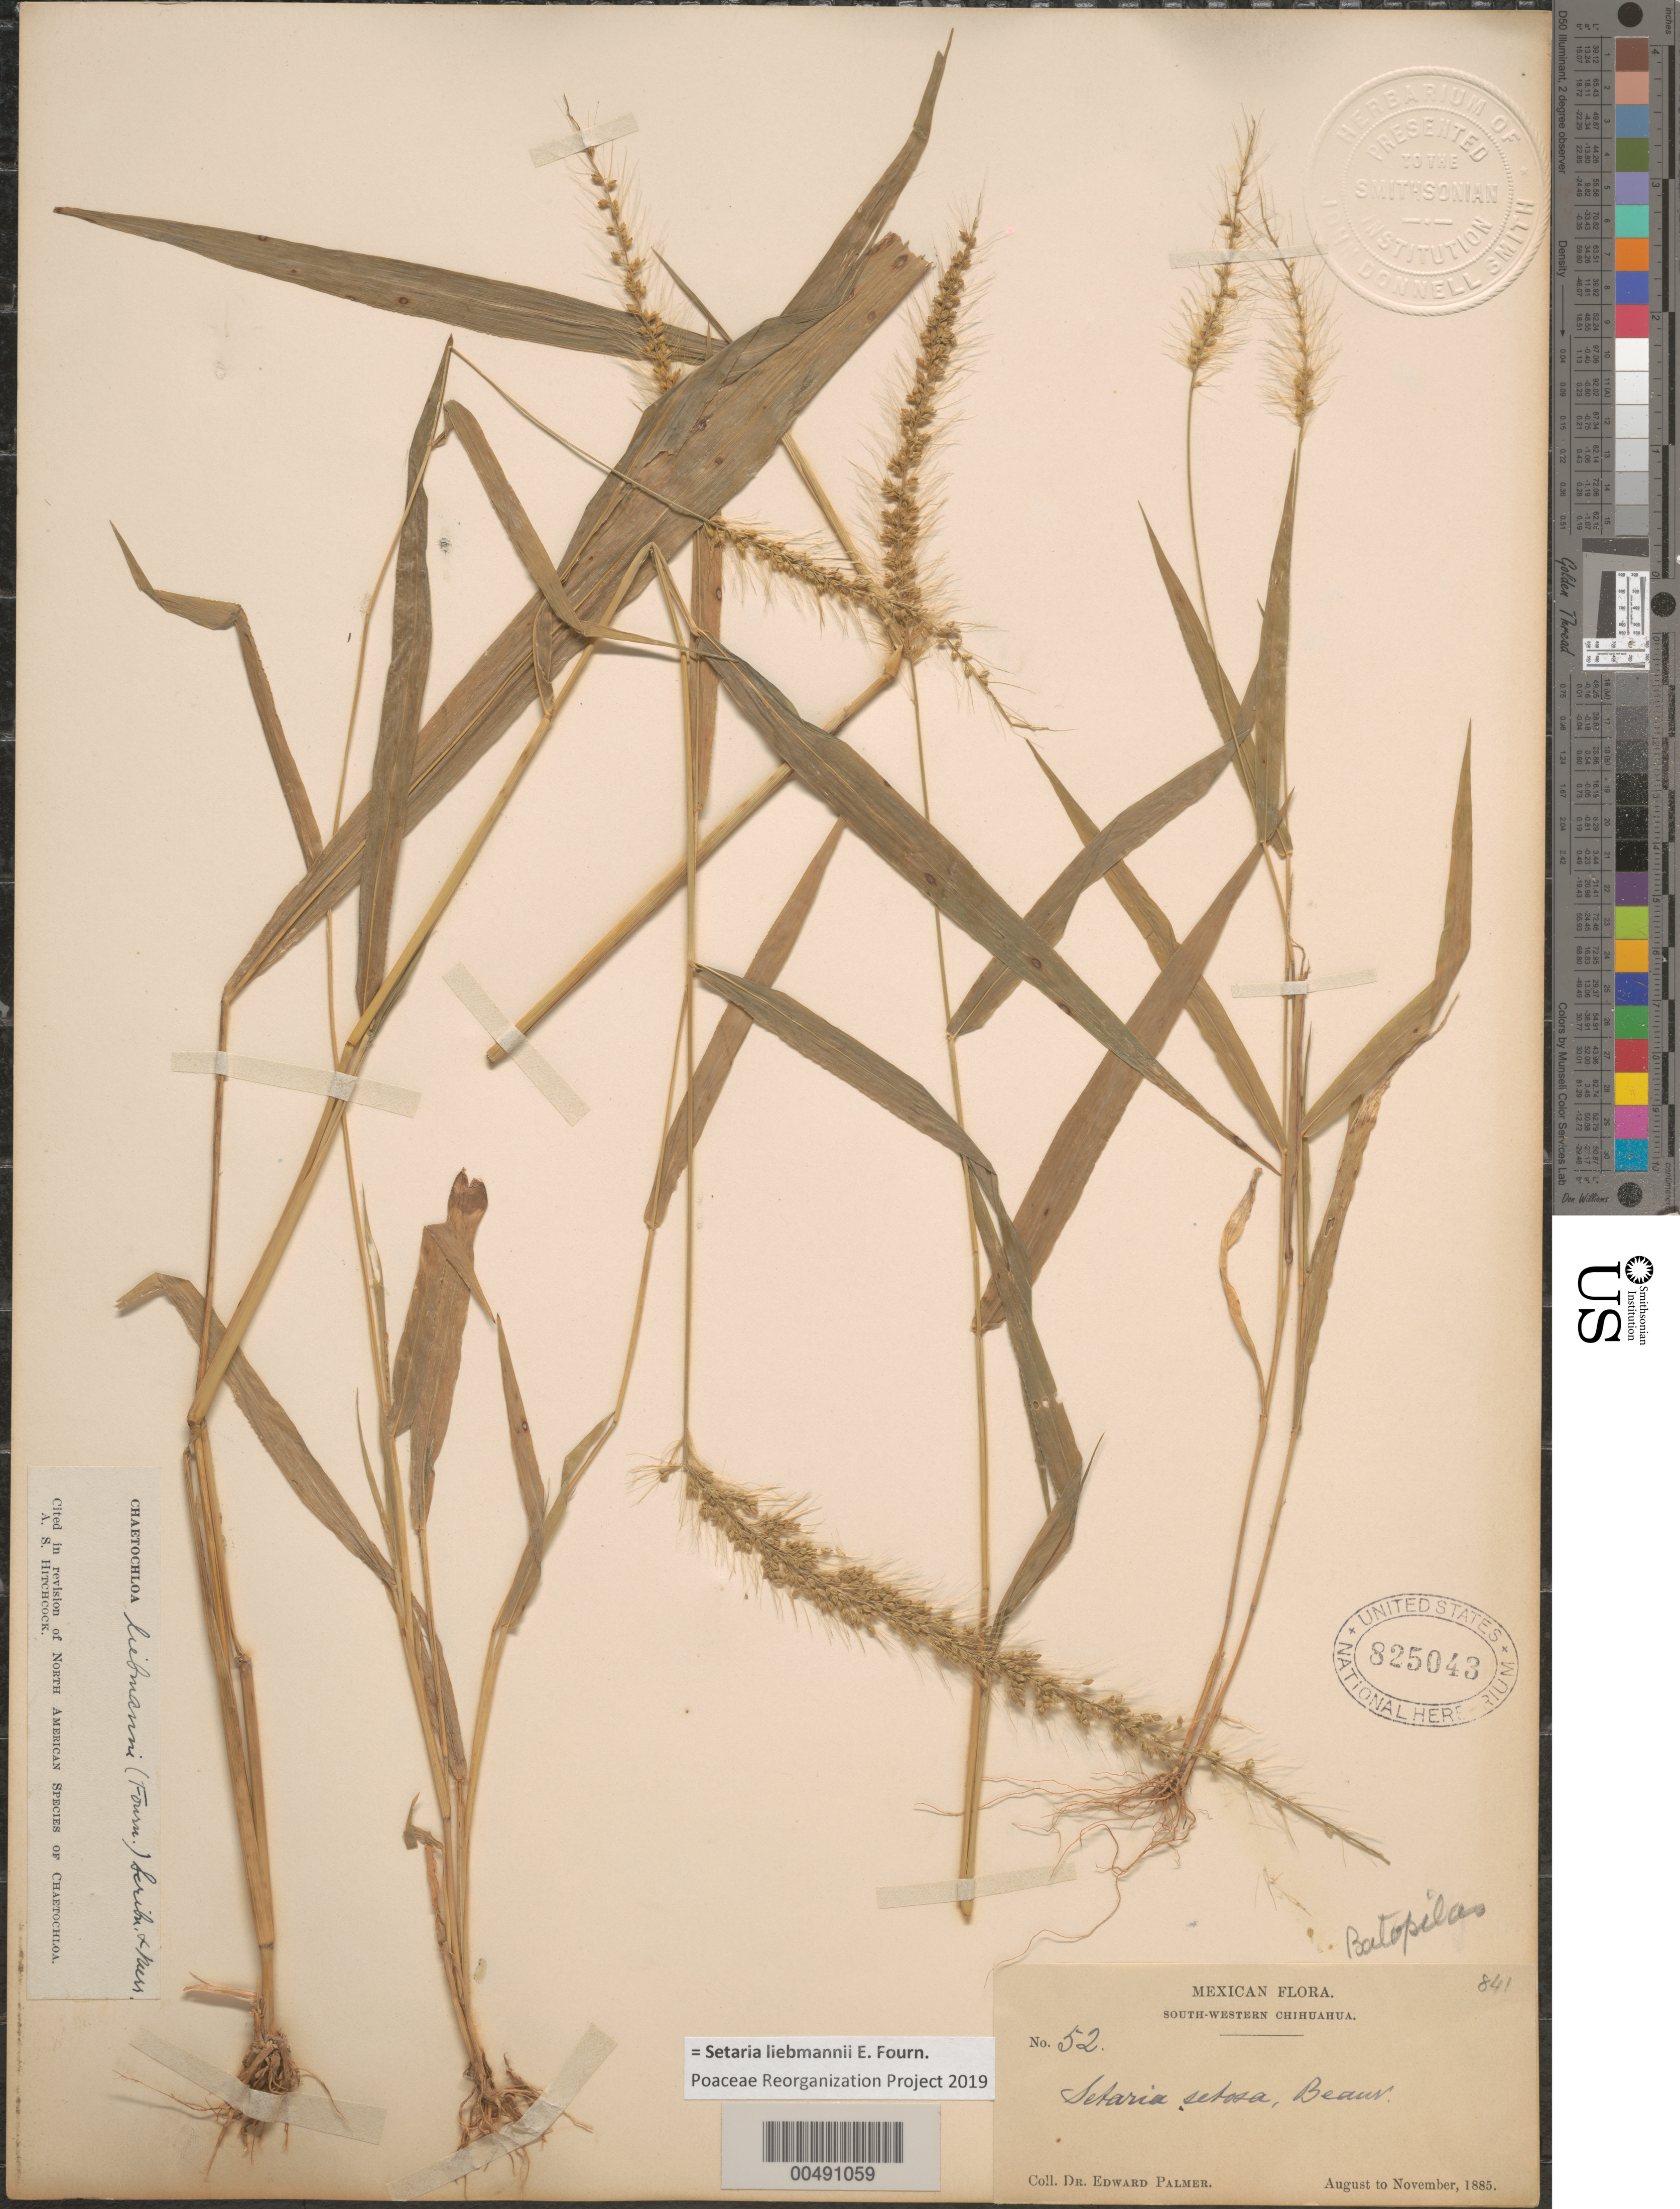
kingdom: Plantae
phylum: Tracheophyta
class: Liliopsida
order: Poales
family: Poaceae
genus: Setaria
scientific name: Setaria liebmannii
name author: E. Fourn.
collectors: E. Palmer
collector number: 52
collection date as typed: Aug 1885 to Nov 1885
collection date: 1885-08/1885-11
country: Mexico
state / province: Chihuahua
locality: SW Chihuahua, Batopilas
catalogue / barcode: US 825043